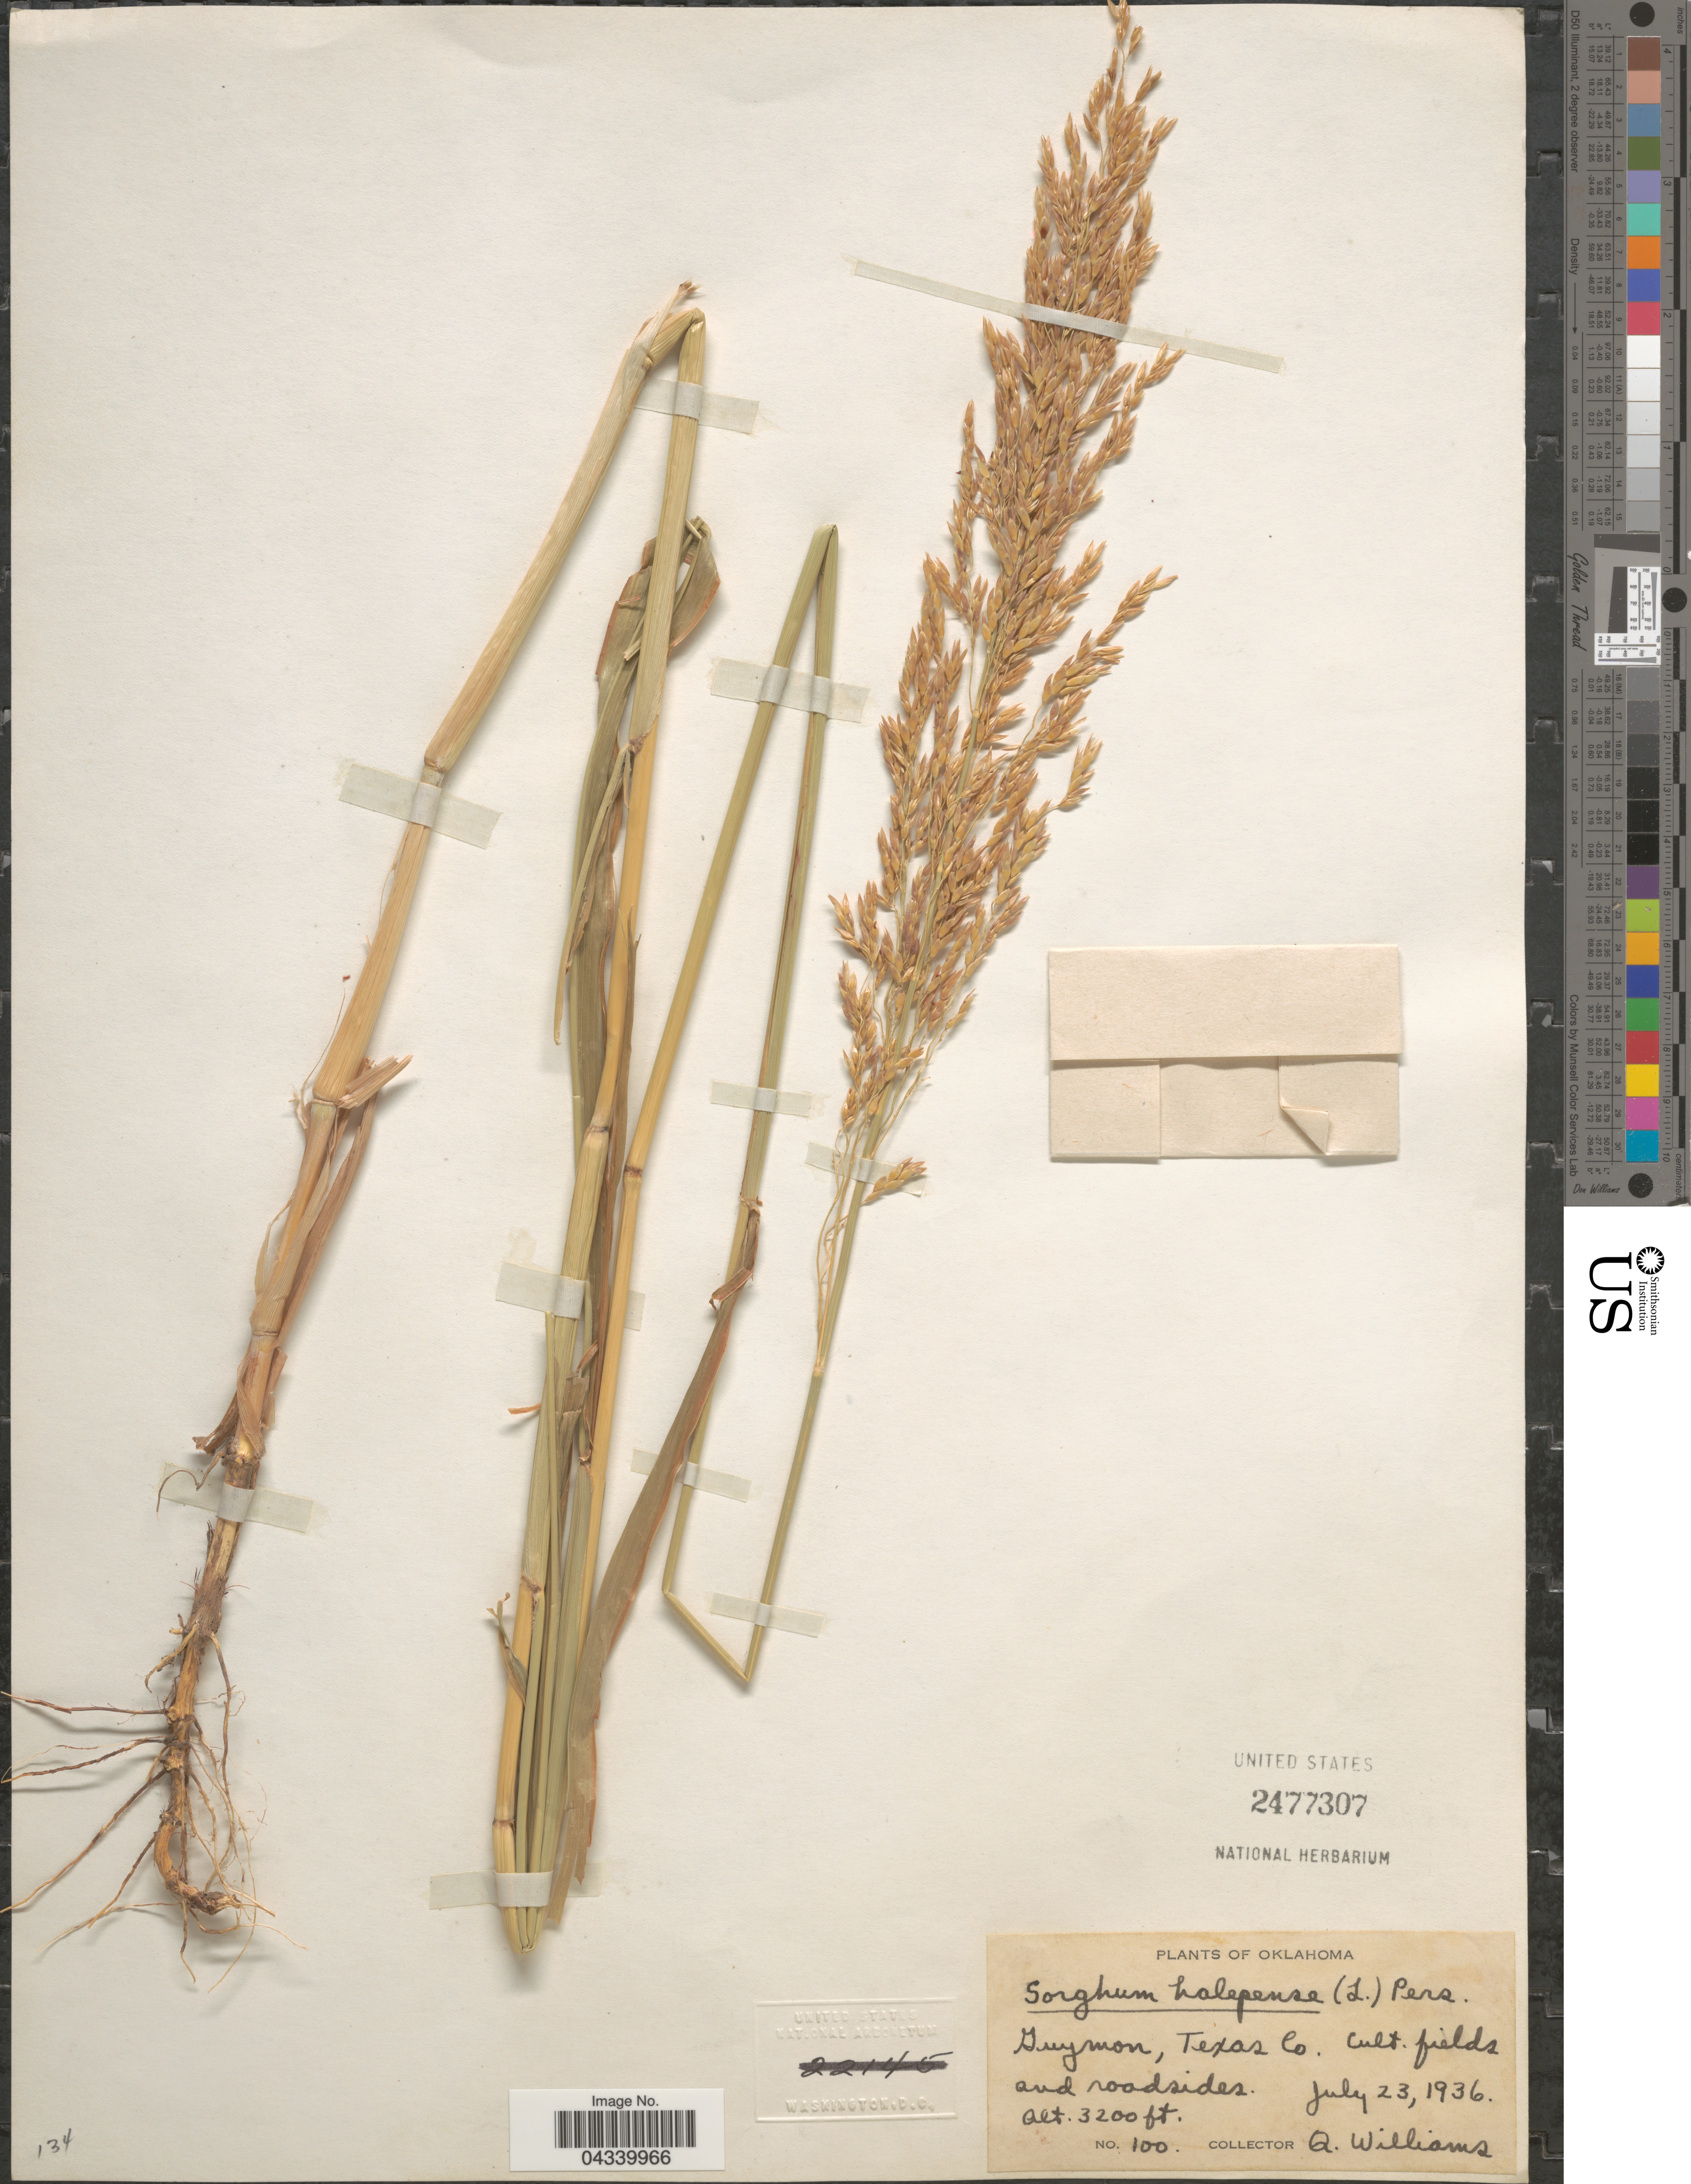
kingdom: Plantae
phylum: Tracheophyta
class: Liliopsida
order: Poales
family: Poaceae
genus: Sorghum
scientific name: Sorghum halepense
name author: (L.) Pers.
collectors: Q. Williams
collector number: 100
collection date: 1936-07-23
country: United States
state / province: Oklahoma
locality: Guymon, Texas Co. Cult. fields and roadsides.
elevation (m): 975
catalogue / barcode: US 2477307